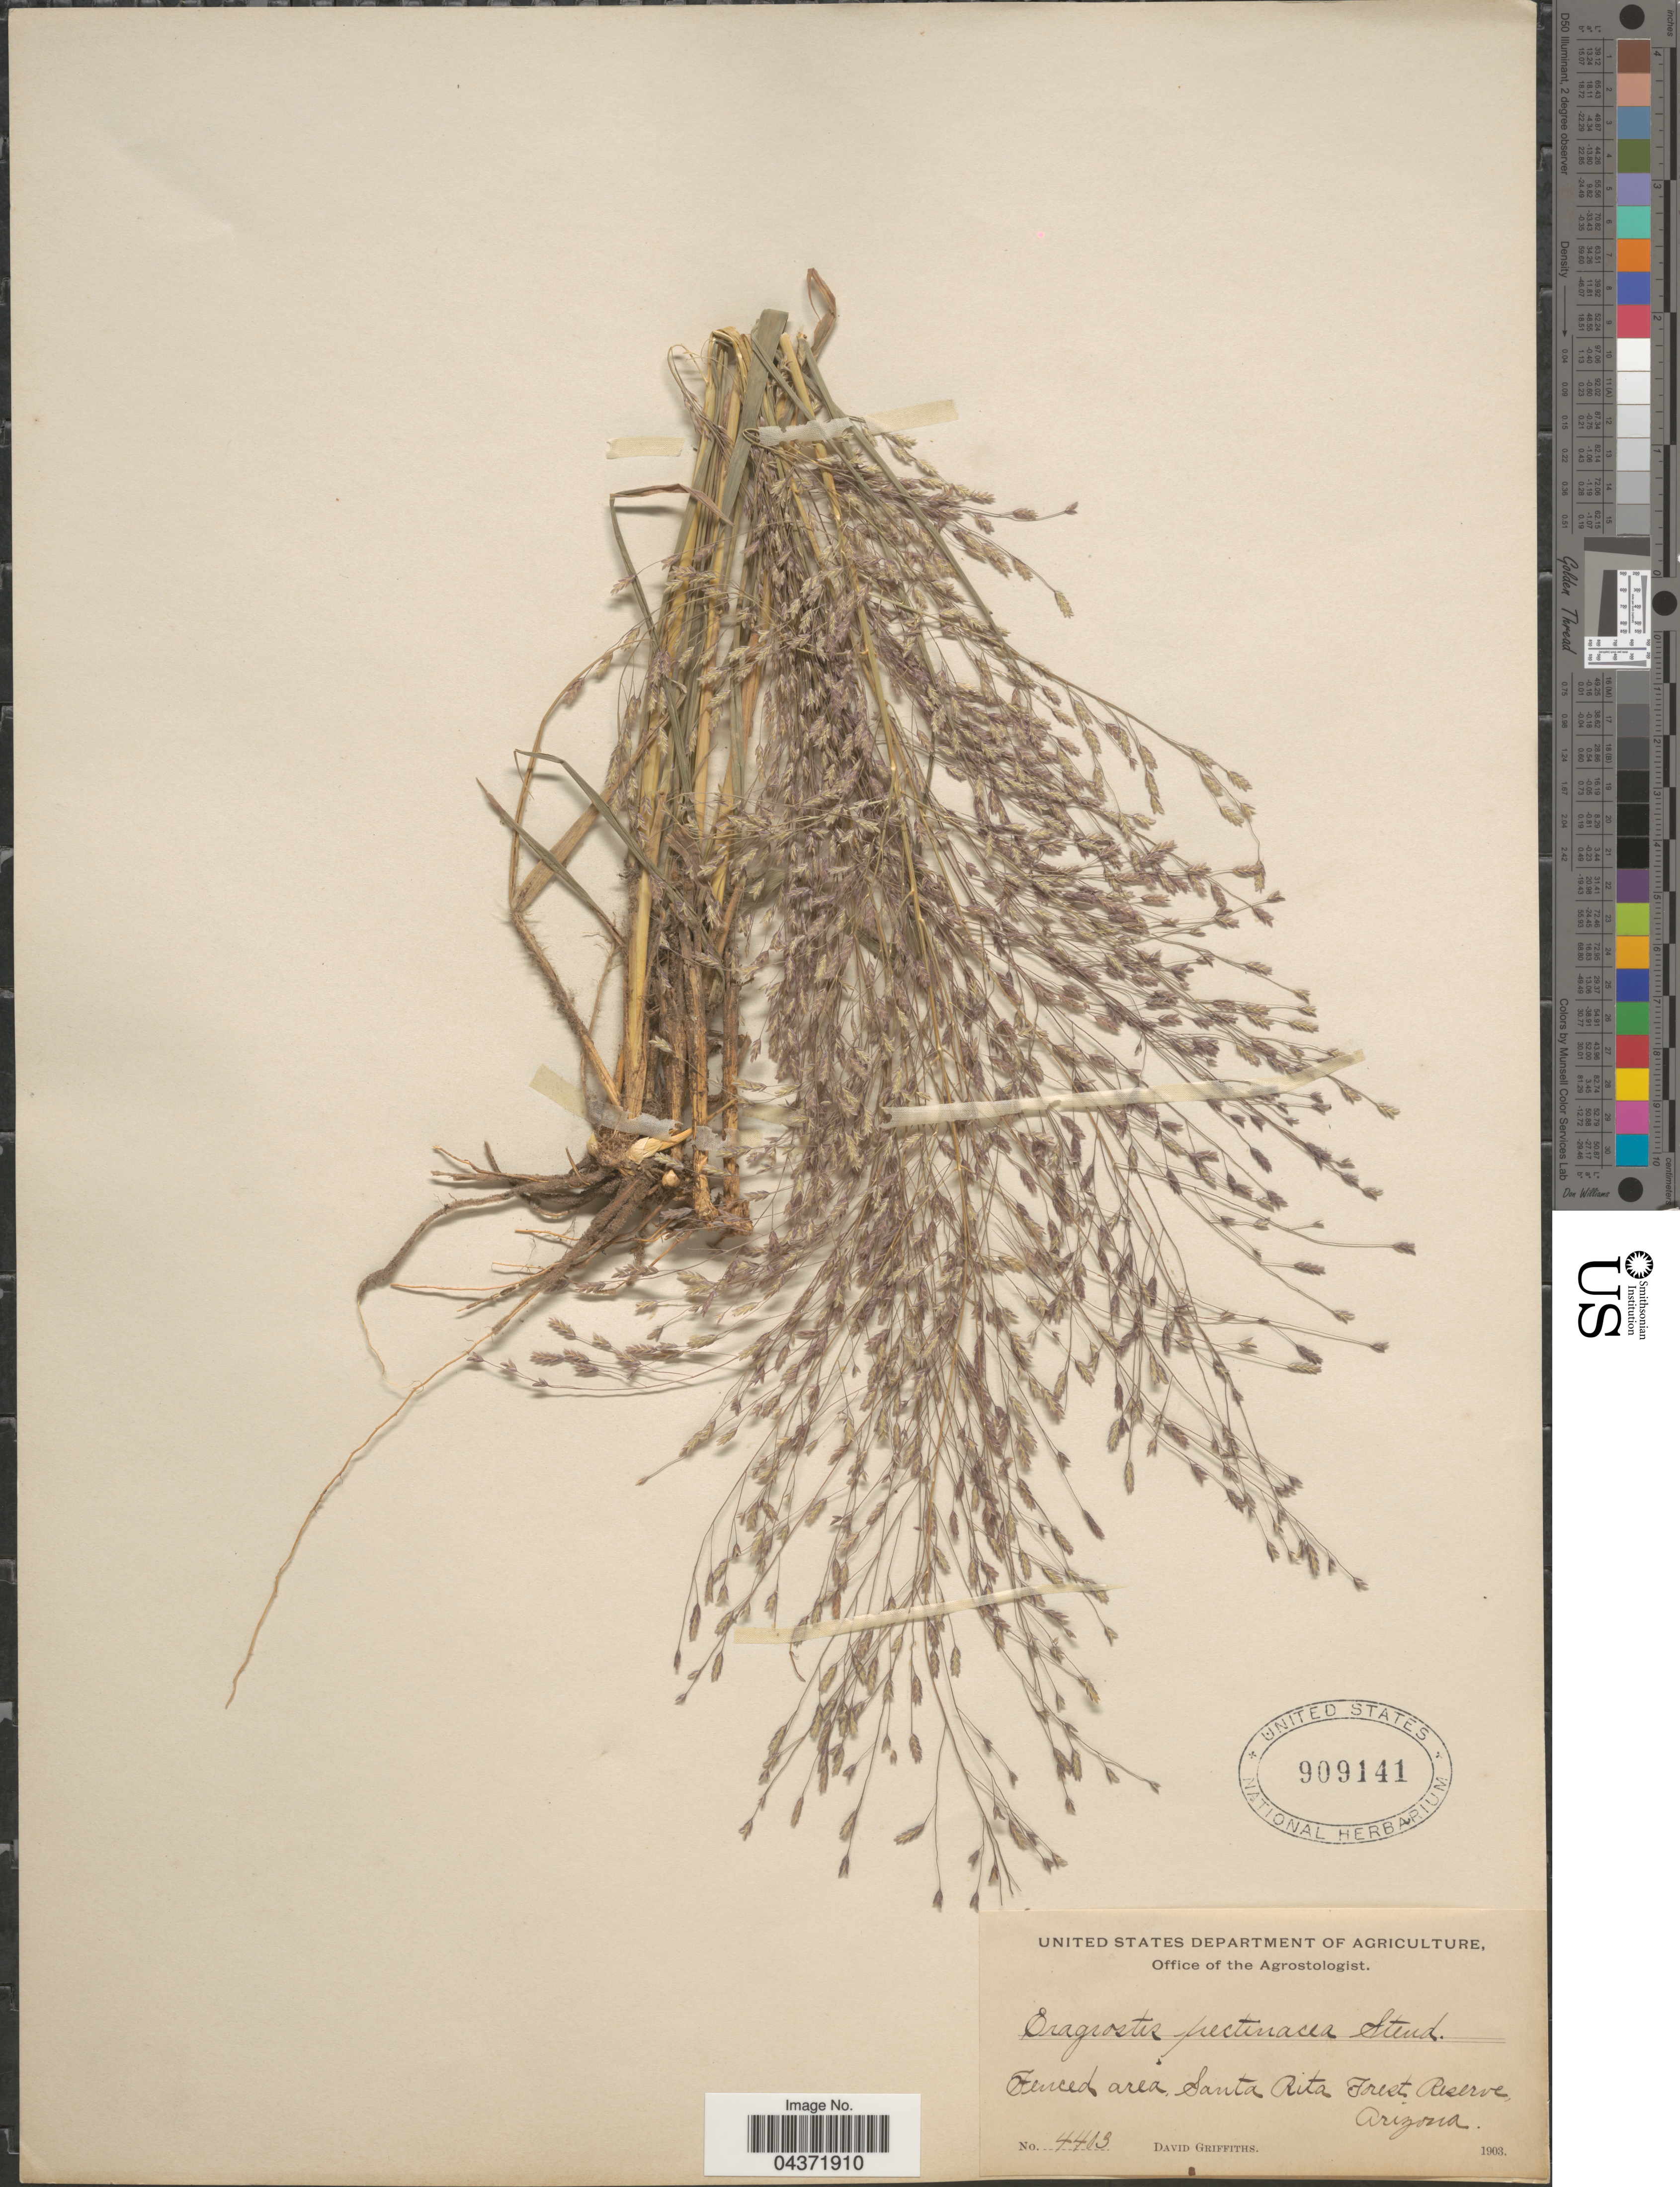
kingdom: Plantae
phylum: Tracheophyta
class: Liliopsida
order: Poales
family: Poaceae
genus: Eragrostis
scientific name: Eragrostis spectabilis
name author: (Pursh) Steud.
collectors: D. Griffiths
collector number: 4403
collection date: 1903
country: United States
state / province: Arizona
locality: Fenced area, Santa Rita Forest Reserve.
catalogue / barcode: US 909141